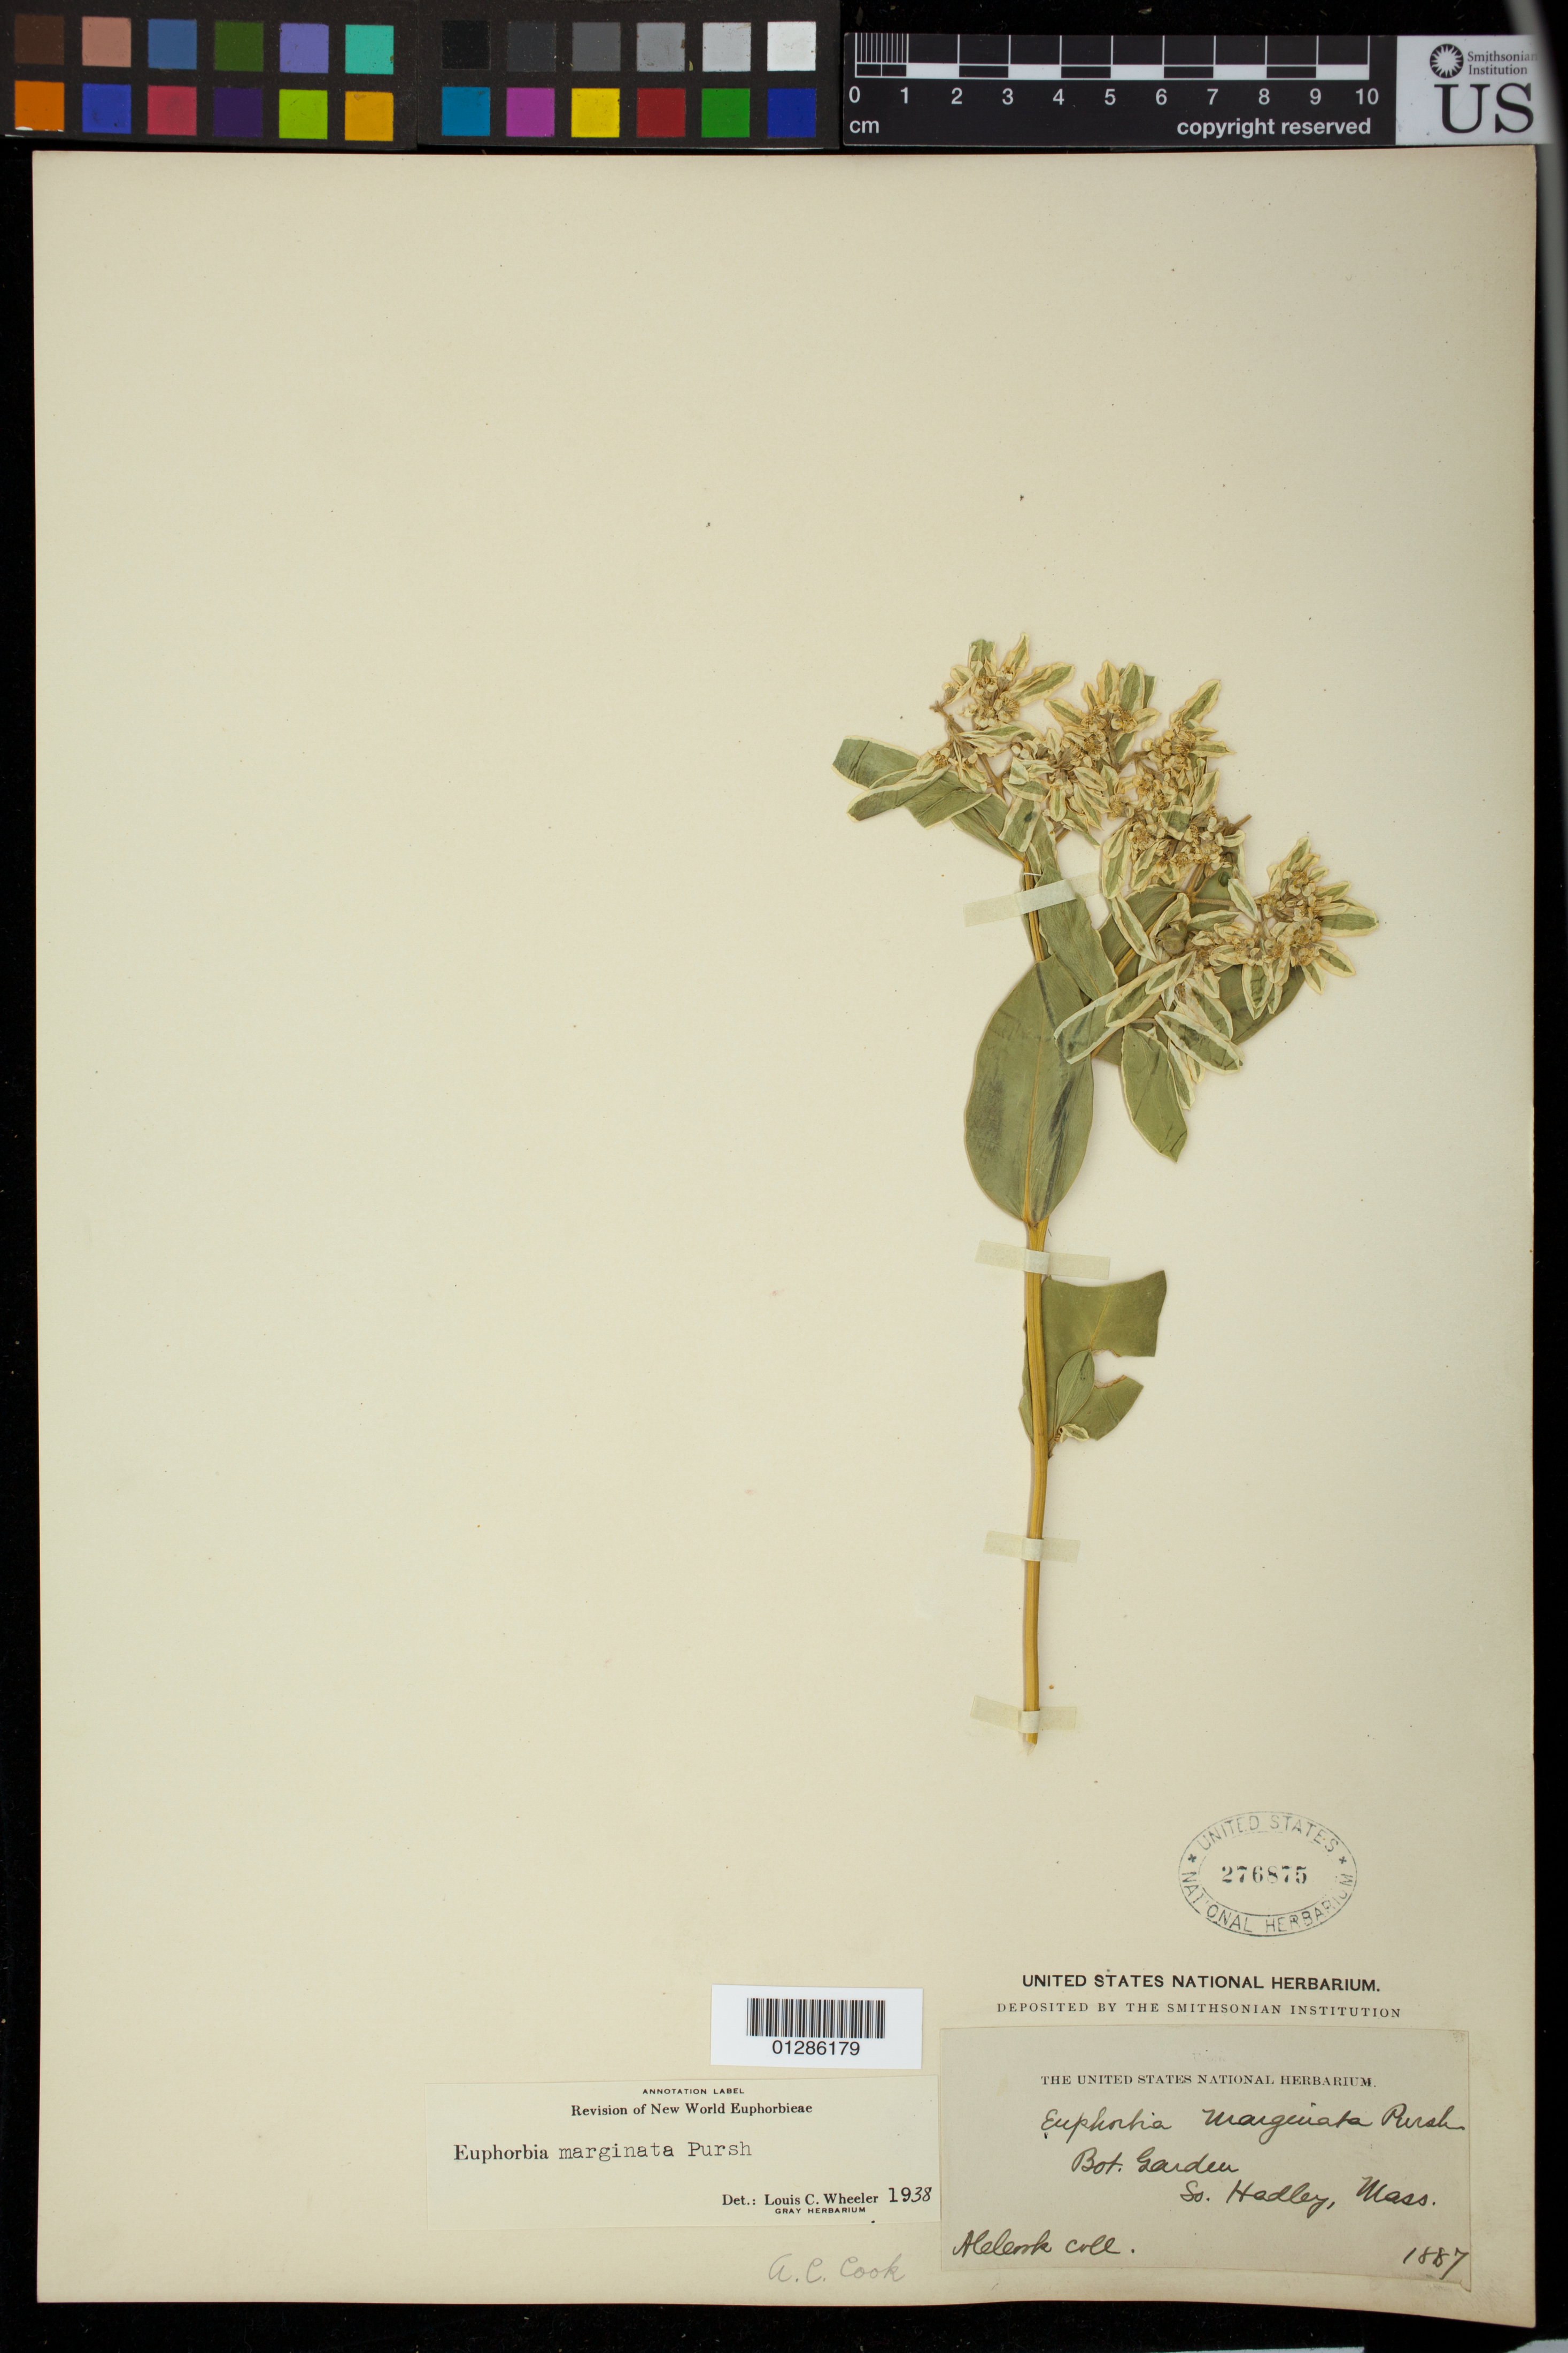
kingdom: Plantae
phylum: Tracheophyta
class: Magnoliopsida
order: Malpighiales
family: Euphorbiaceae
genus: Euphorbia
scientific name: Euphorbia marginata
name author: Pursh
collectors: Alice C. Cook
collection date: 1887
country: United States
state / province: Massachusetts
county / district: Hampshire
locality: Bot. Garden, So. Hadley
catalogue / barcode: US 276875